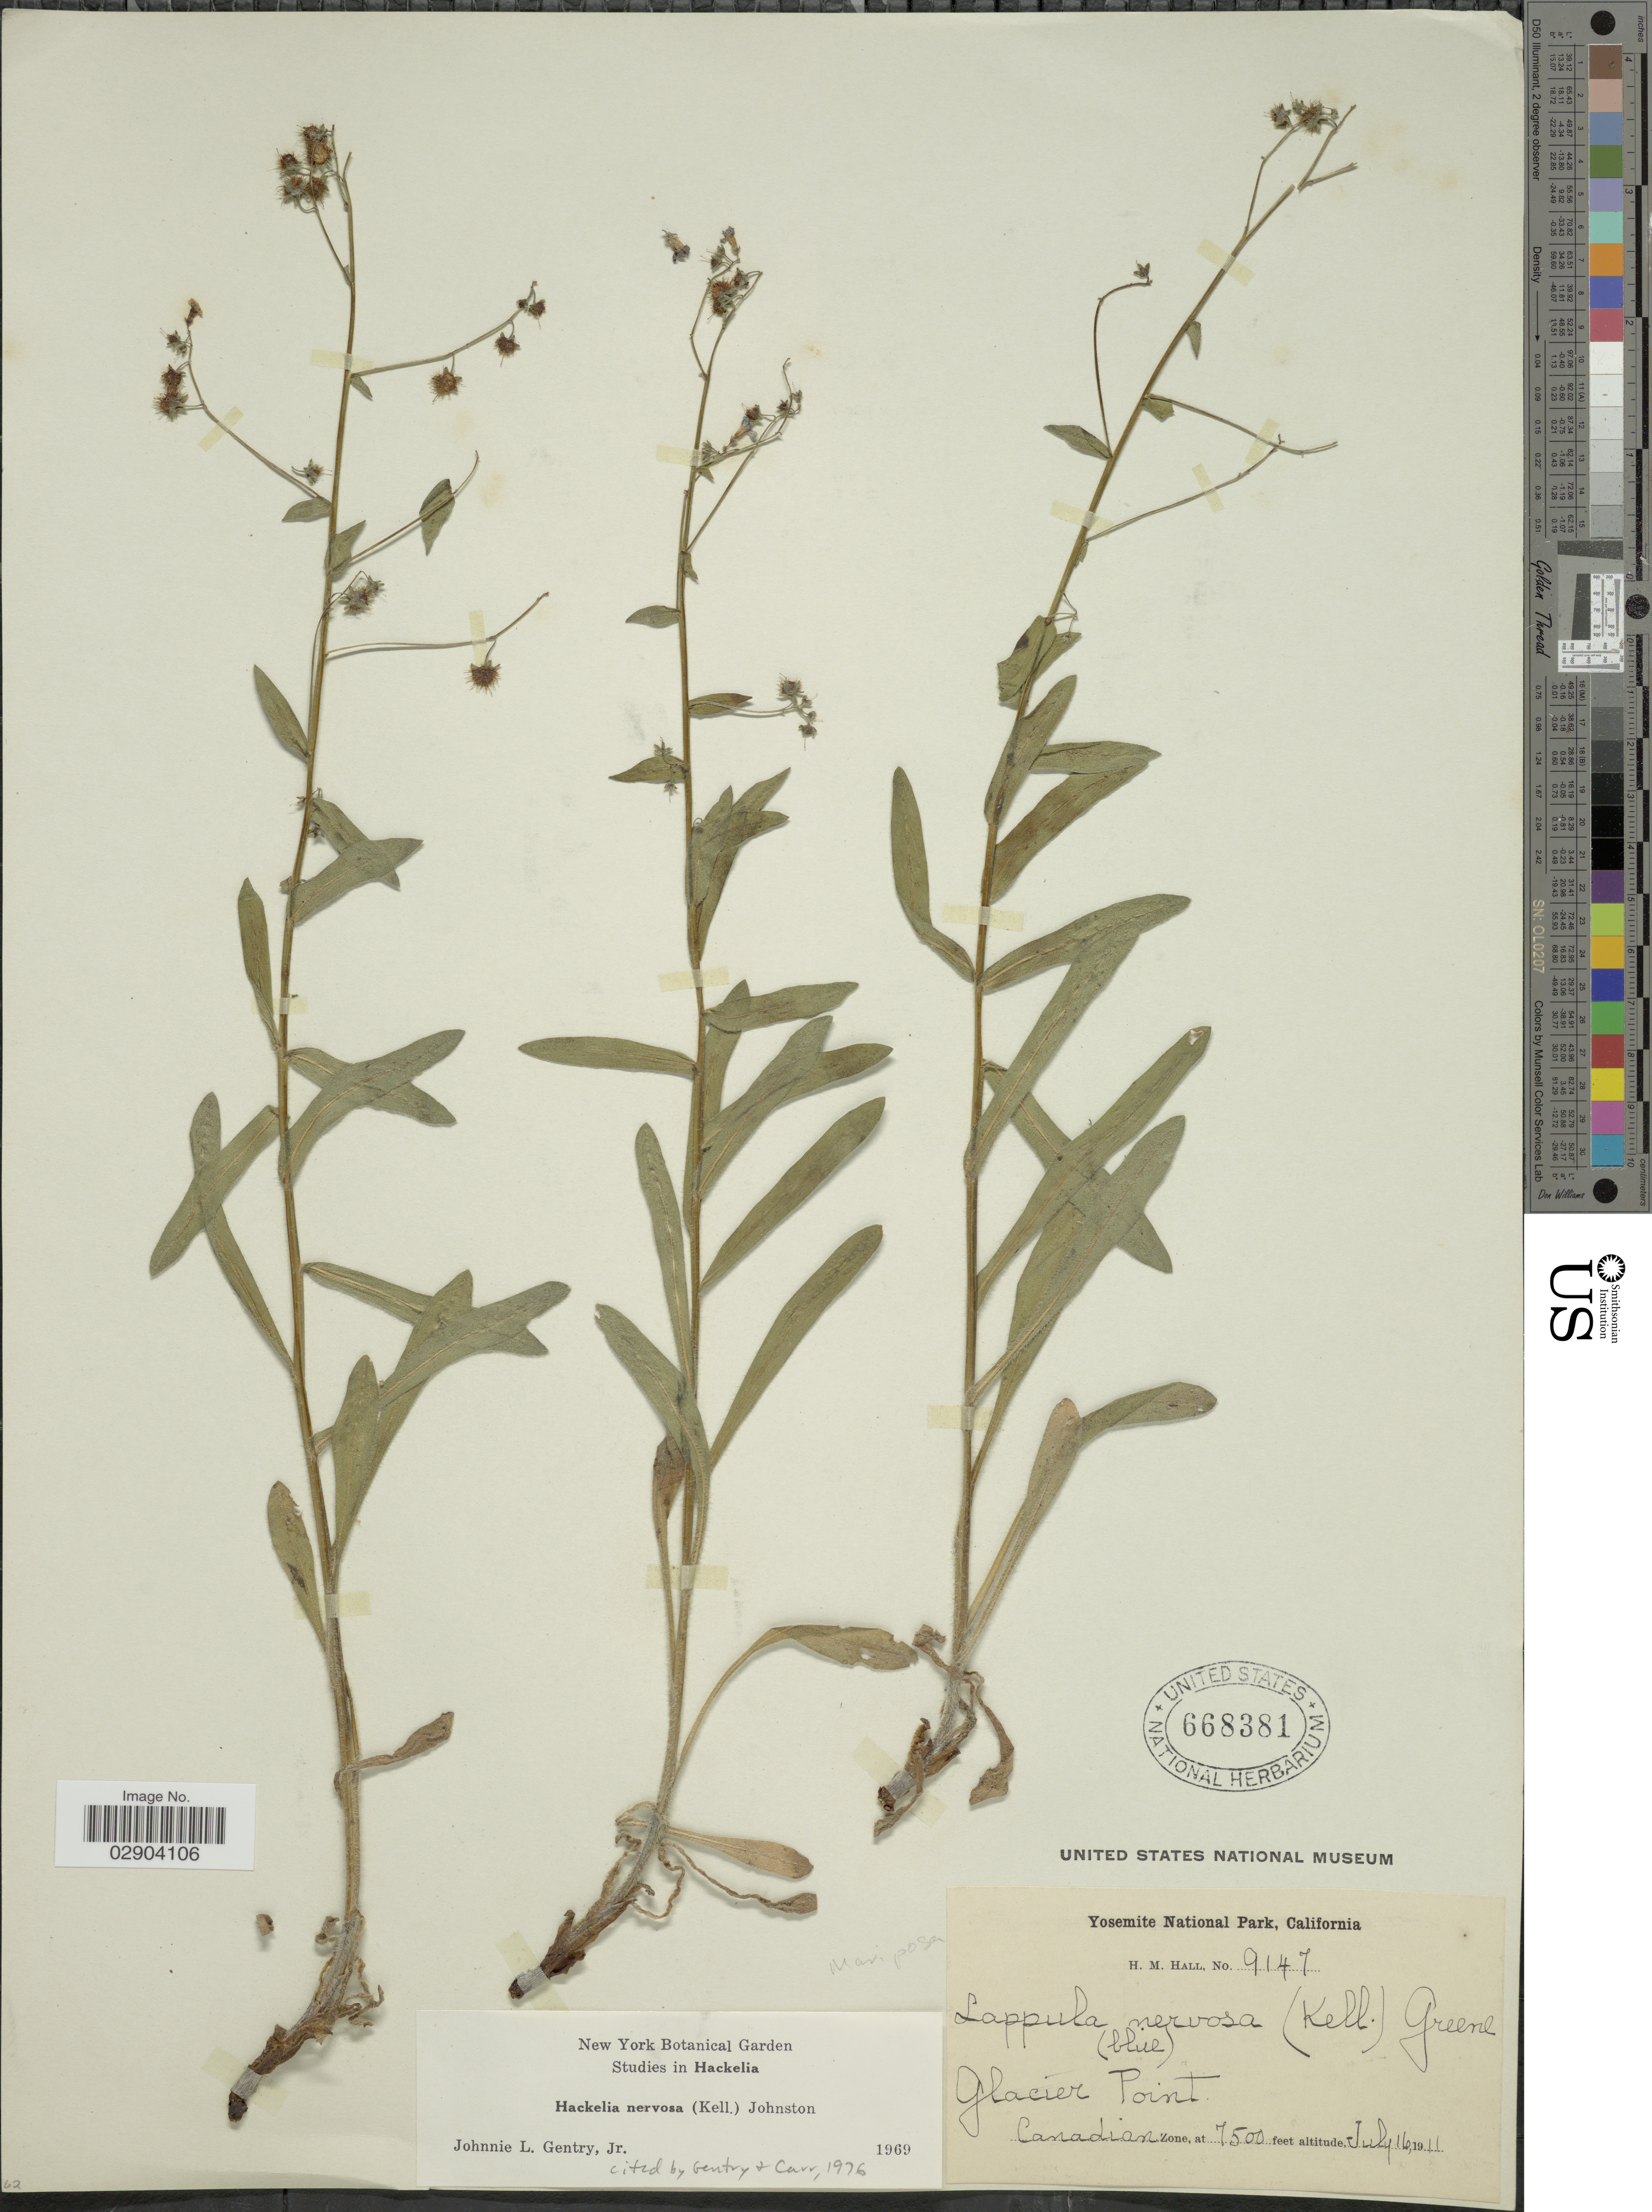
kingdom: Plantae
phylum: Tracheophyta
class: Magnoliopsida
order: Boraginales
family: Boraginaceae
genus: Hackelia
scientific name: Hackelia nervosa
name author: (Kellogg) I.M. Johnst.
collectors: H. M. Hall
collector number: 9147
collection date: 1911-07-16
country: United States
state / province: California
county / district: Mariposa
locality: Yosemite National Park. Glacier Point. Canadian Zone. Mariposa.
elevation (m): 2286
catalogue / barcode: US 668381